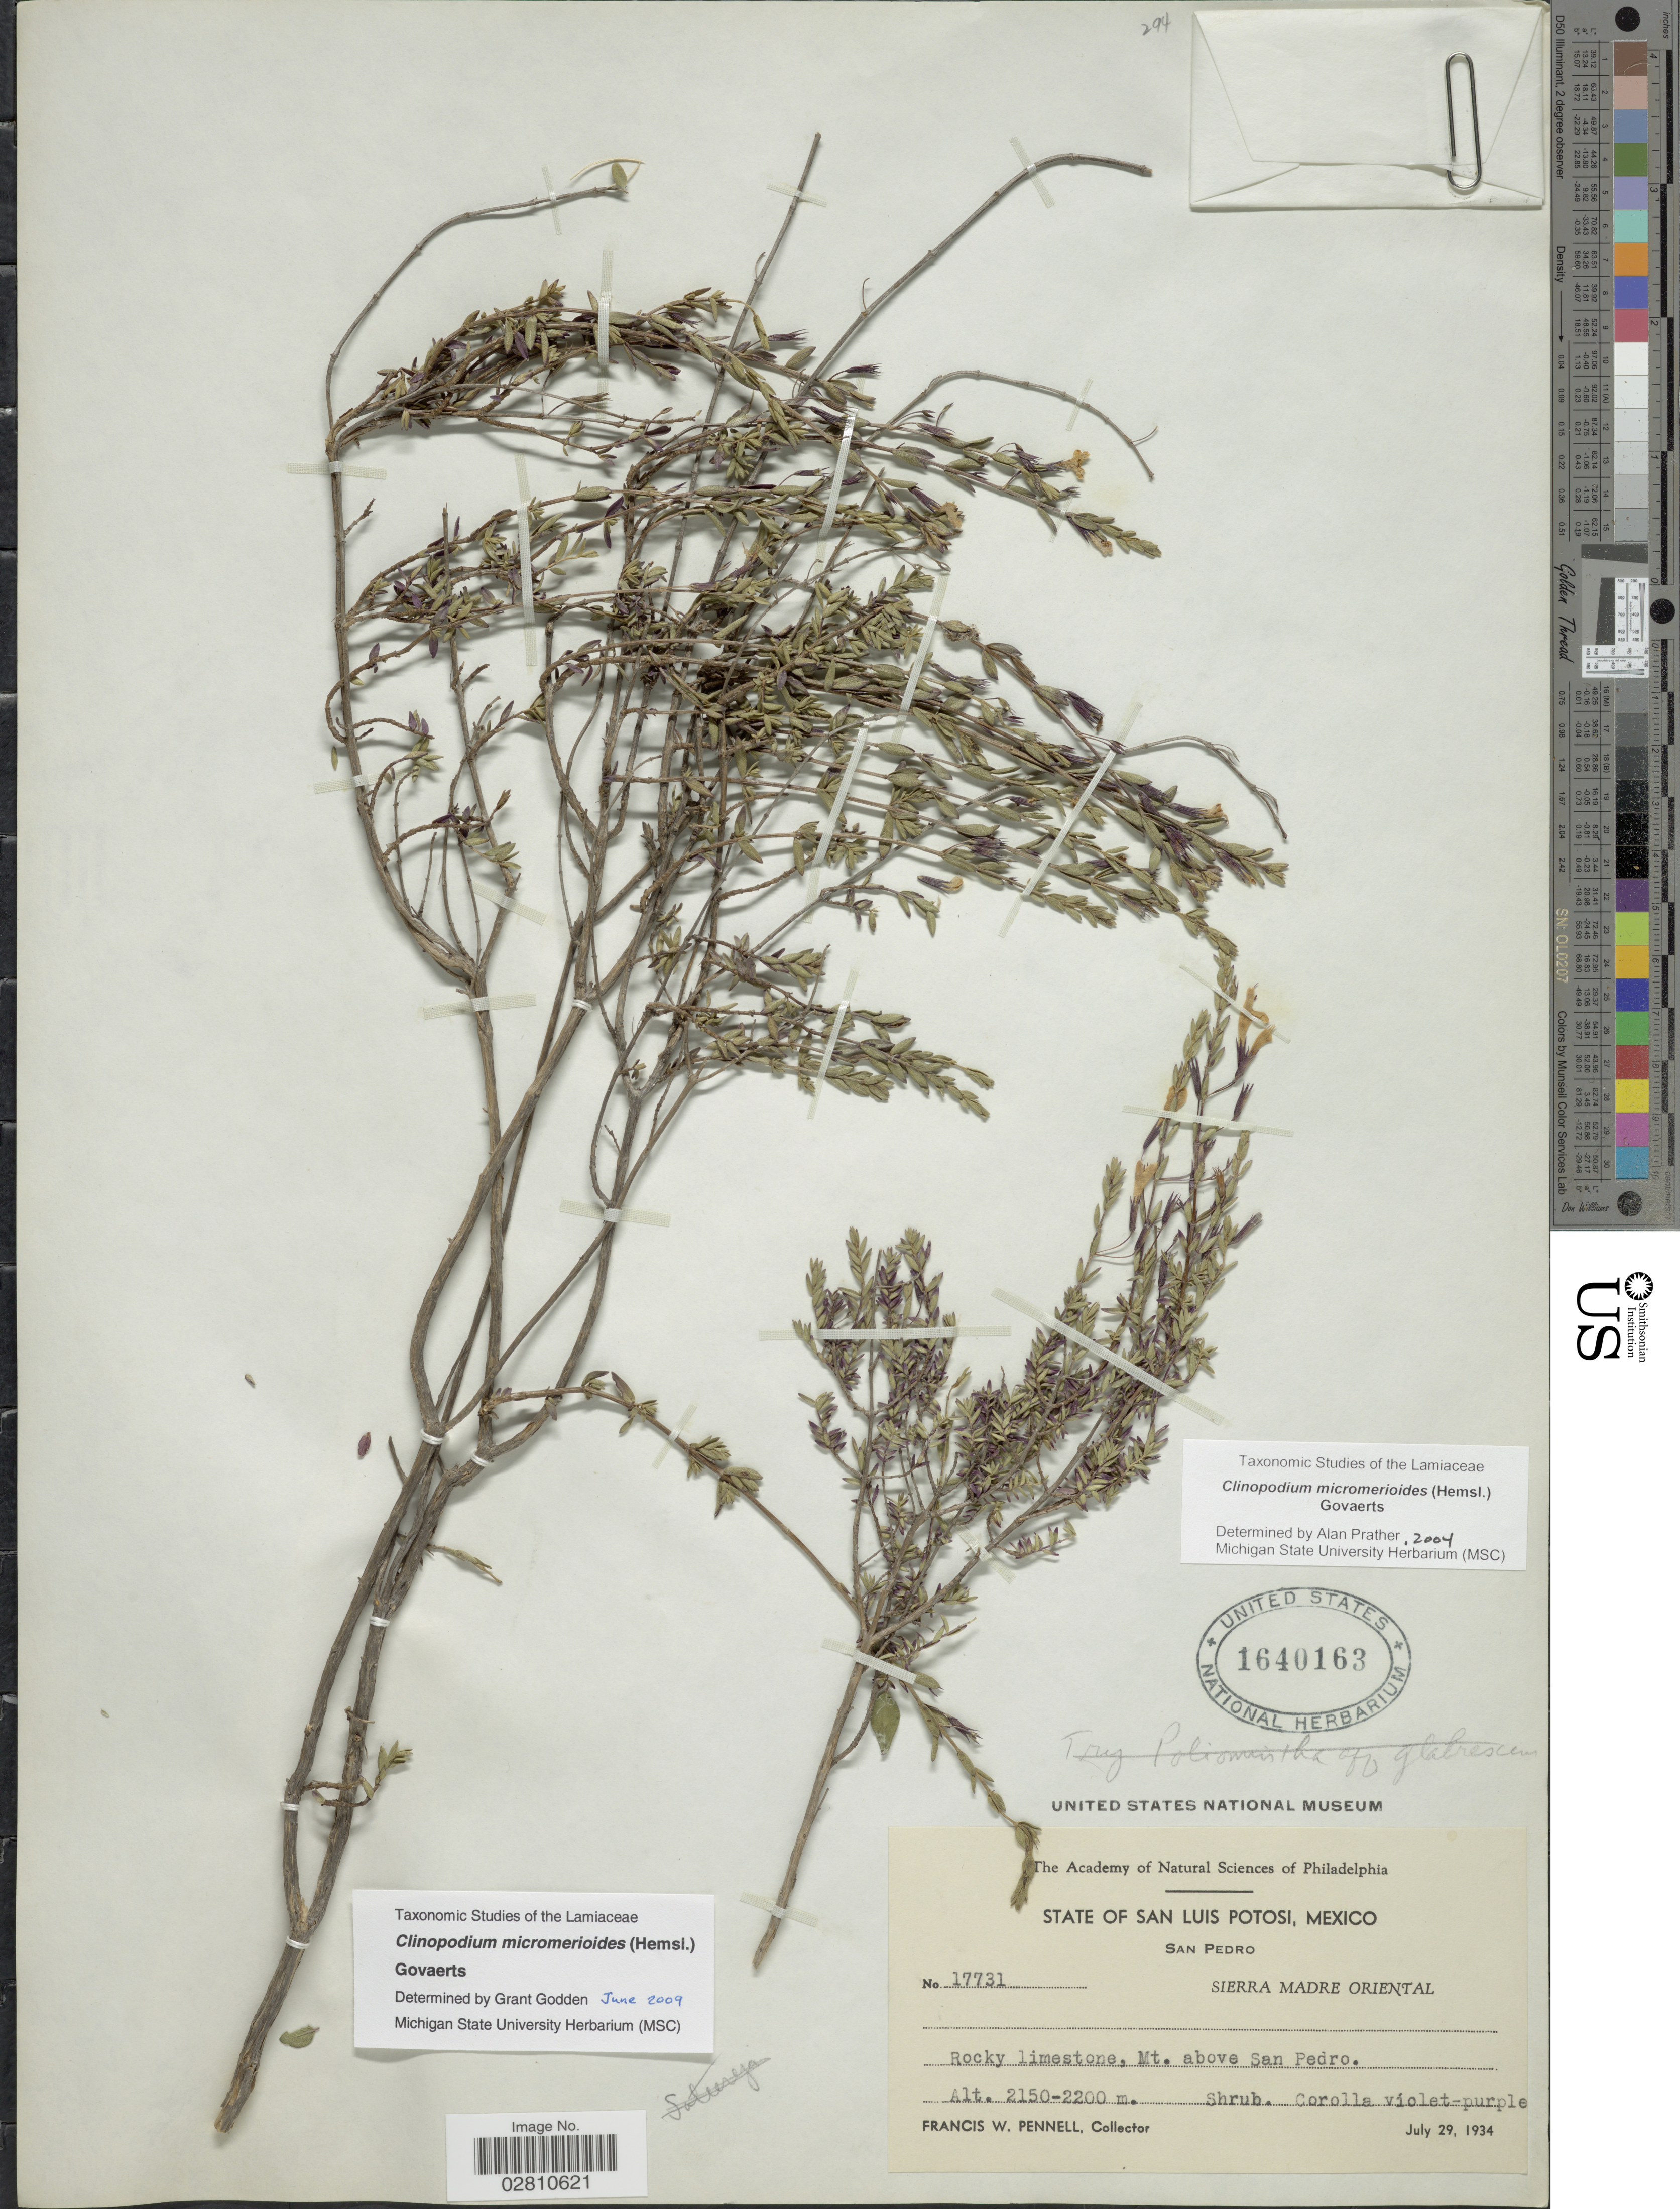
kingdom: Plantae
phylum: Tracheophyta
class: Magnoliopsida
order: Lamiales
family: Lamiaceae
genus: Clinopodium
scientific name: Clinopodium micromerioides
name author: (Hemsl.) Govaerts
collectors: F. W. Pennell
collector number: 17731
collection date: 1934-07-29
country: Mexico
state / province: San Luis Potosí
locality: San Pedro, Sierra Madre Oriental, Mt. above San Pedro.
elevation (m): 2150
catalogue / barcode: US 1640163